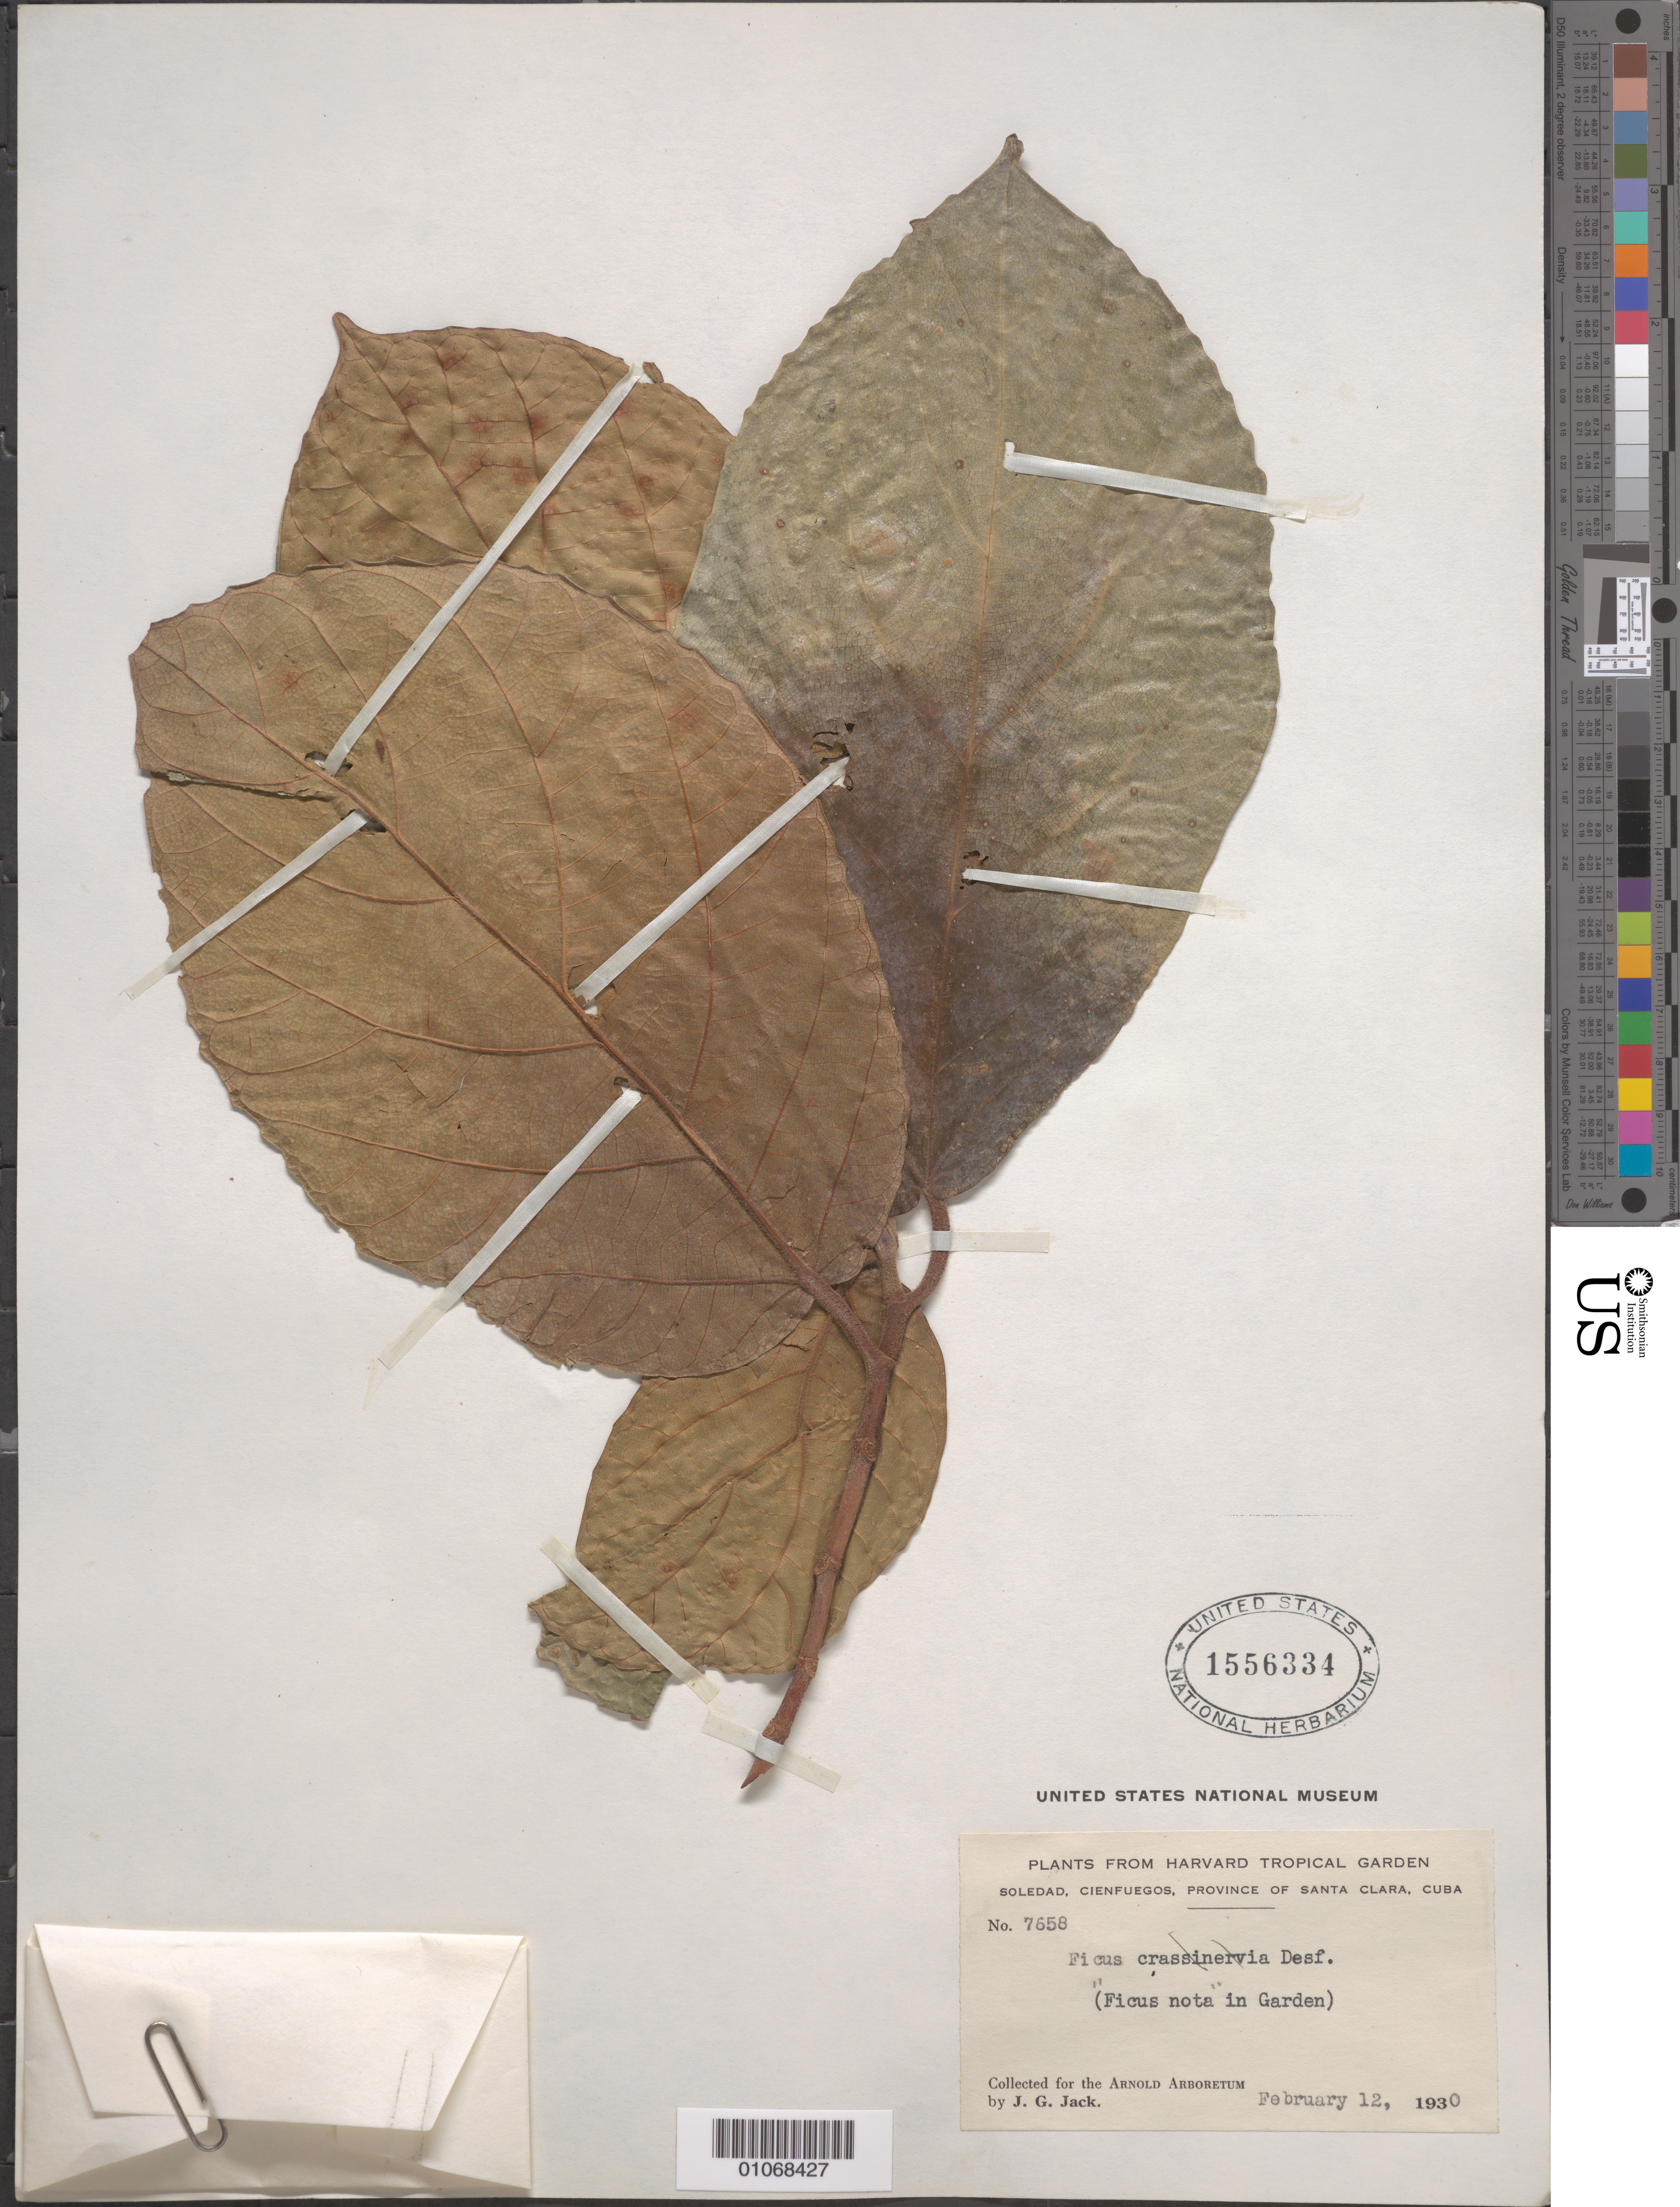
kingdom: Plantae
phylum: Tracheophyta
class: Magnoliopsida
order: Rosales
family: Moraceae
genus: Ficus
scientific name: Ficus trigonata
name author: L.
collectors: J. G. Jack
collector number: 7658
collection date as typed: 12 Feb 1930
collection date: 1930-02-12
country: Cuba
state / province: Villa Clara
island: Cuba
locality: Santa Clara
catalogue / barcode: US 1556334